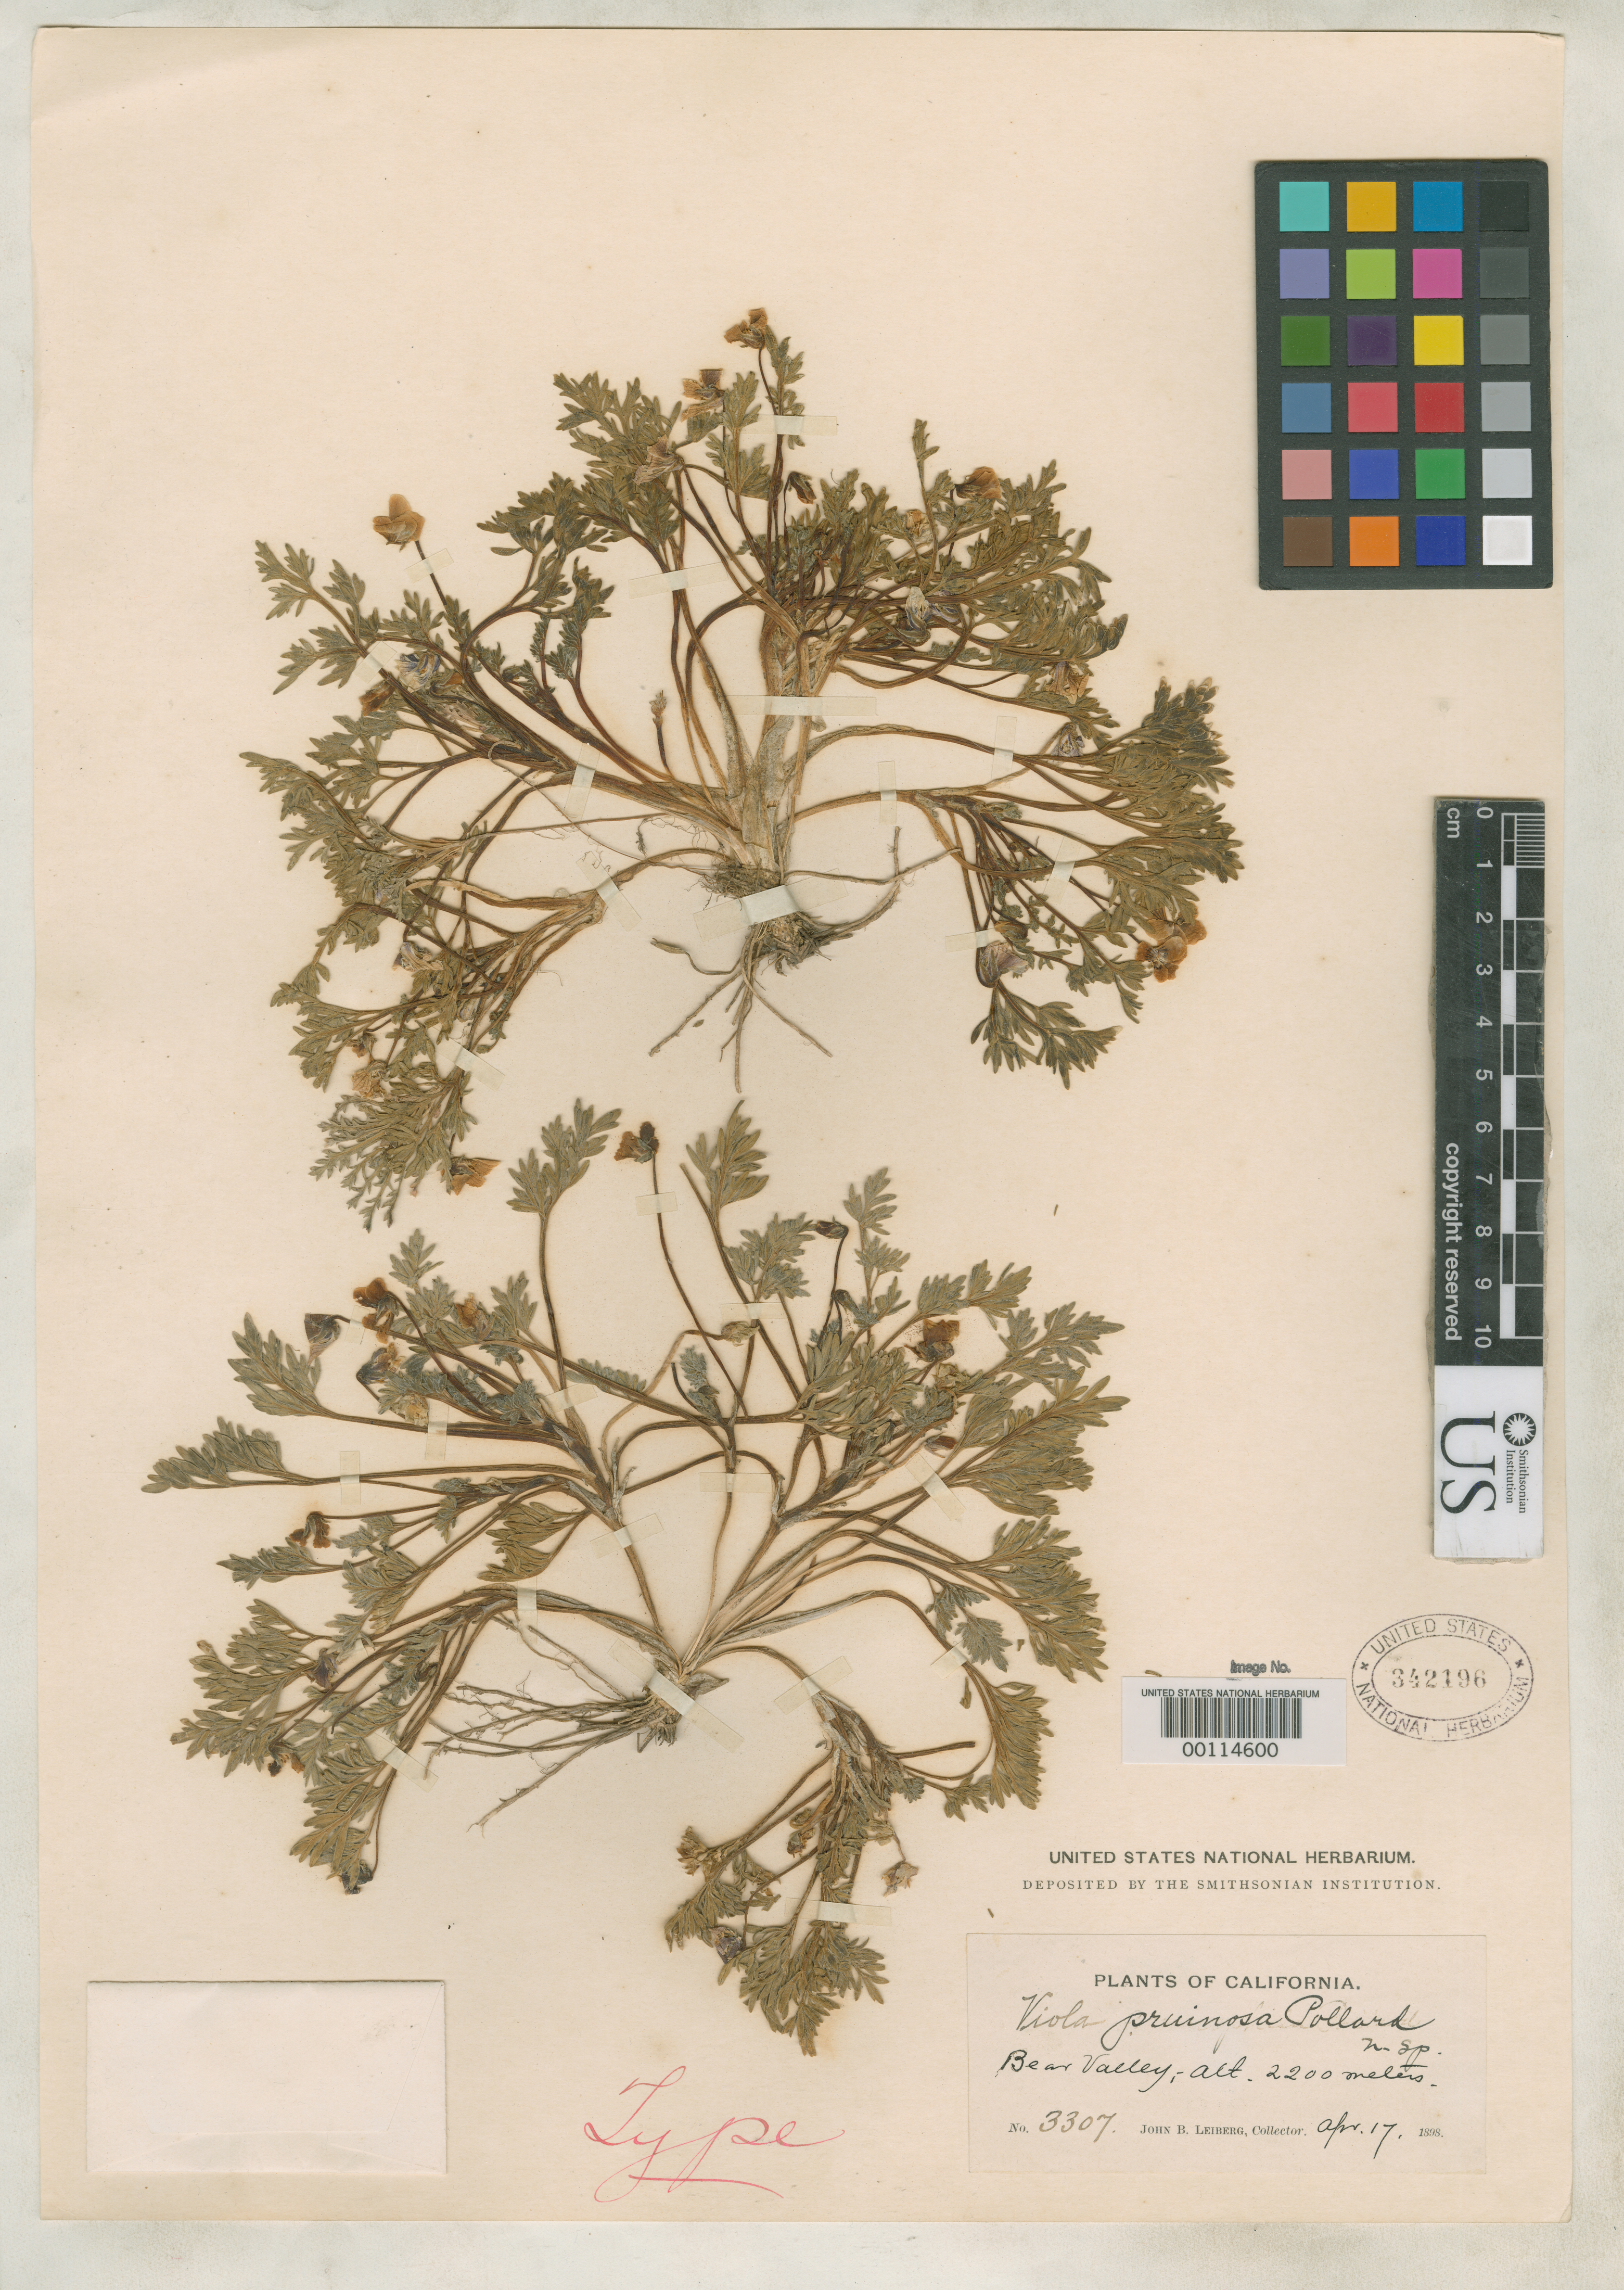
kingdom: Plantae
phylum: Tracheophyta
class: Magnoliopsida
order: Malpighiales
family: Violaceae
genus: Viola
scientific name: Viola pruinosa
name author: Pollard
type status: Holotype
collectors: J. Leiberg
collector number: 3307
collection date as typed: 17 Apr 1898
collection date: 1898-04-17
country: United States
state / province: California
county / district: San Bernardino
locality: Bear Valley.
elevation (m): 2200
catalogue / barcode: US 342196